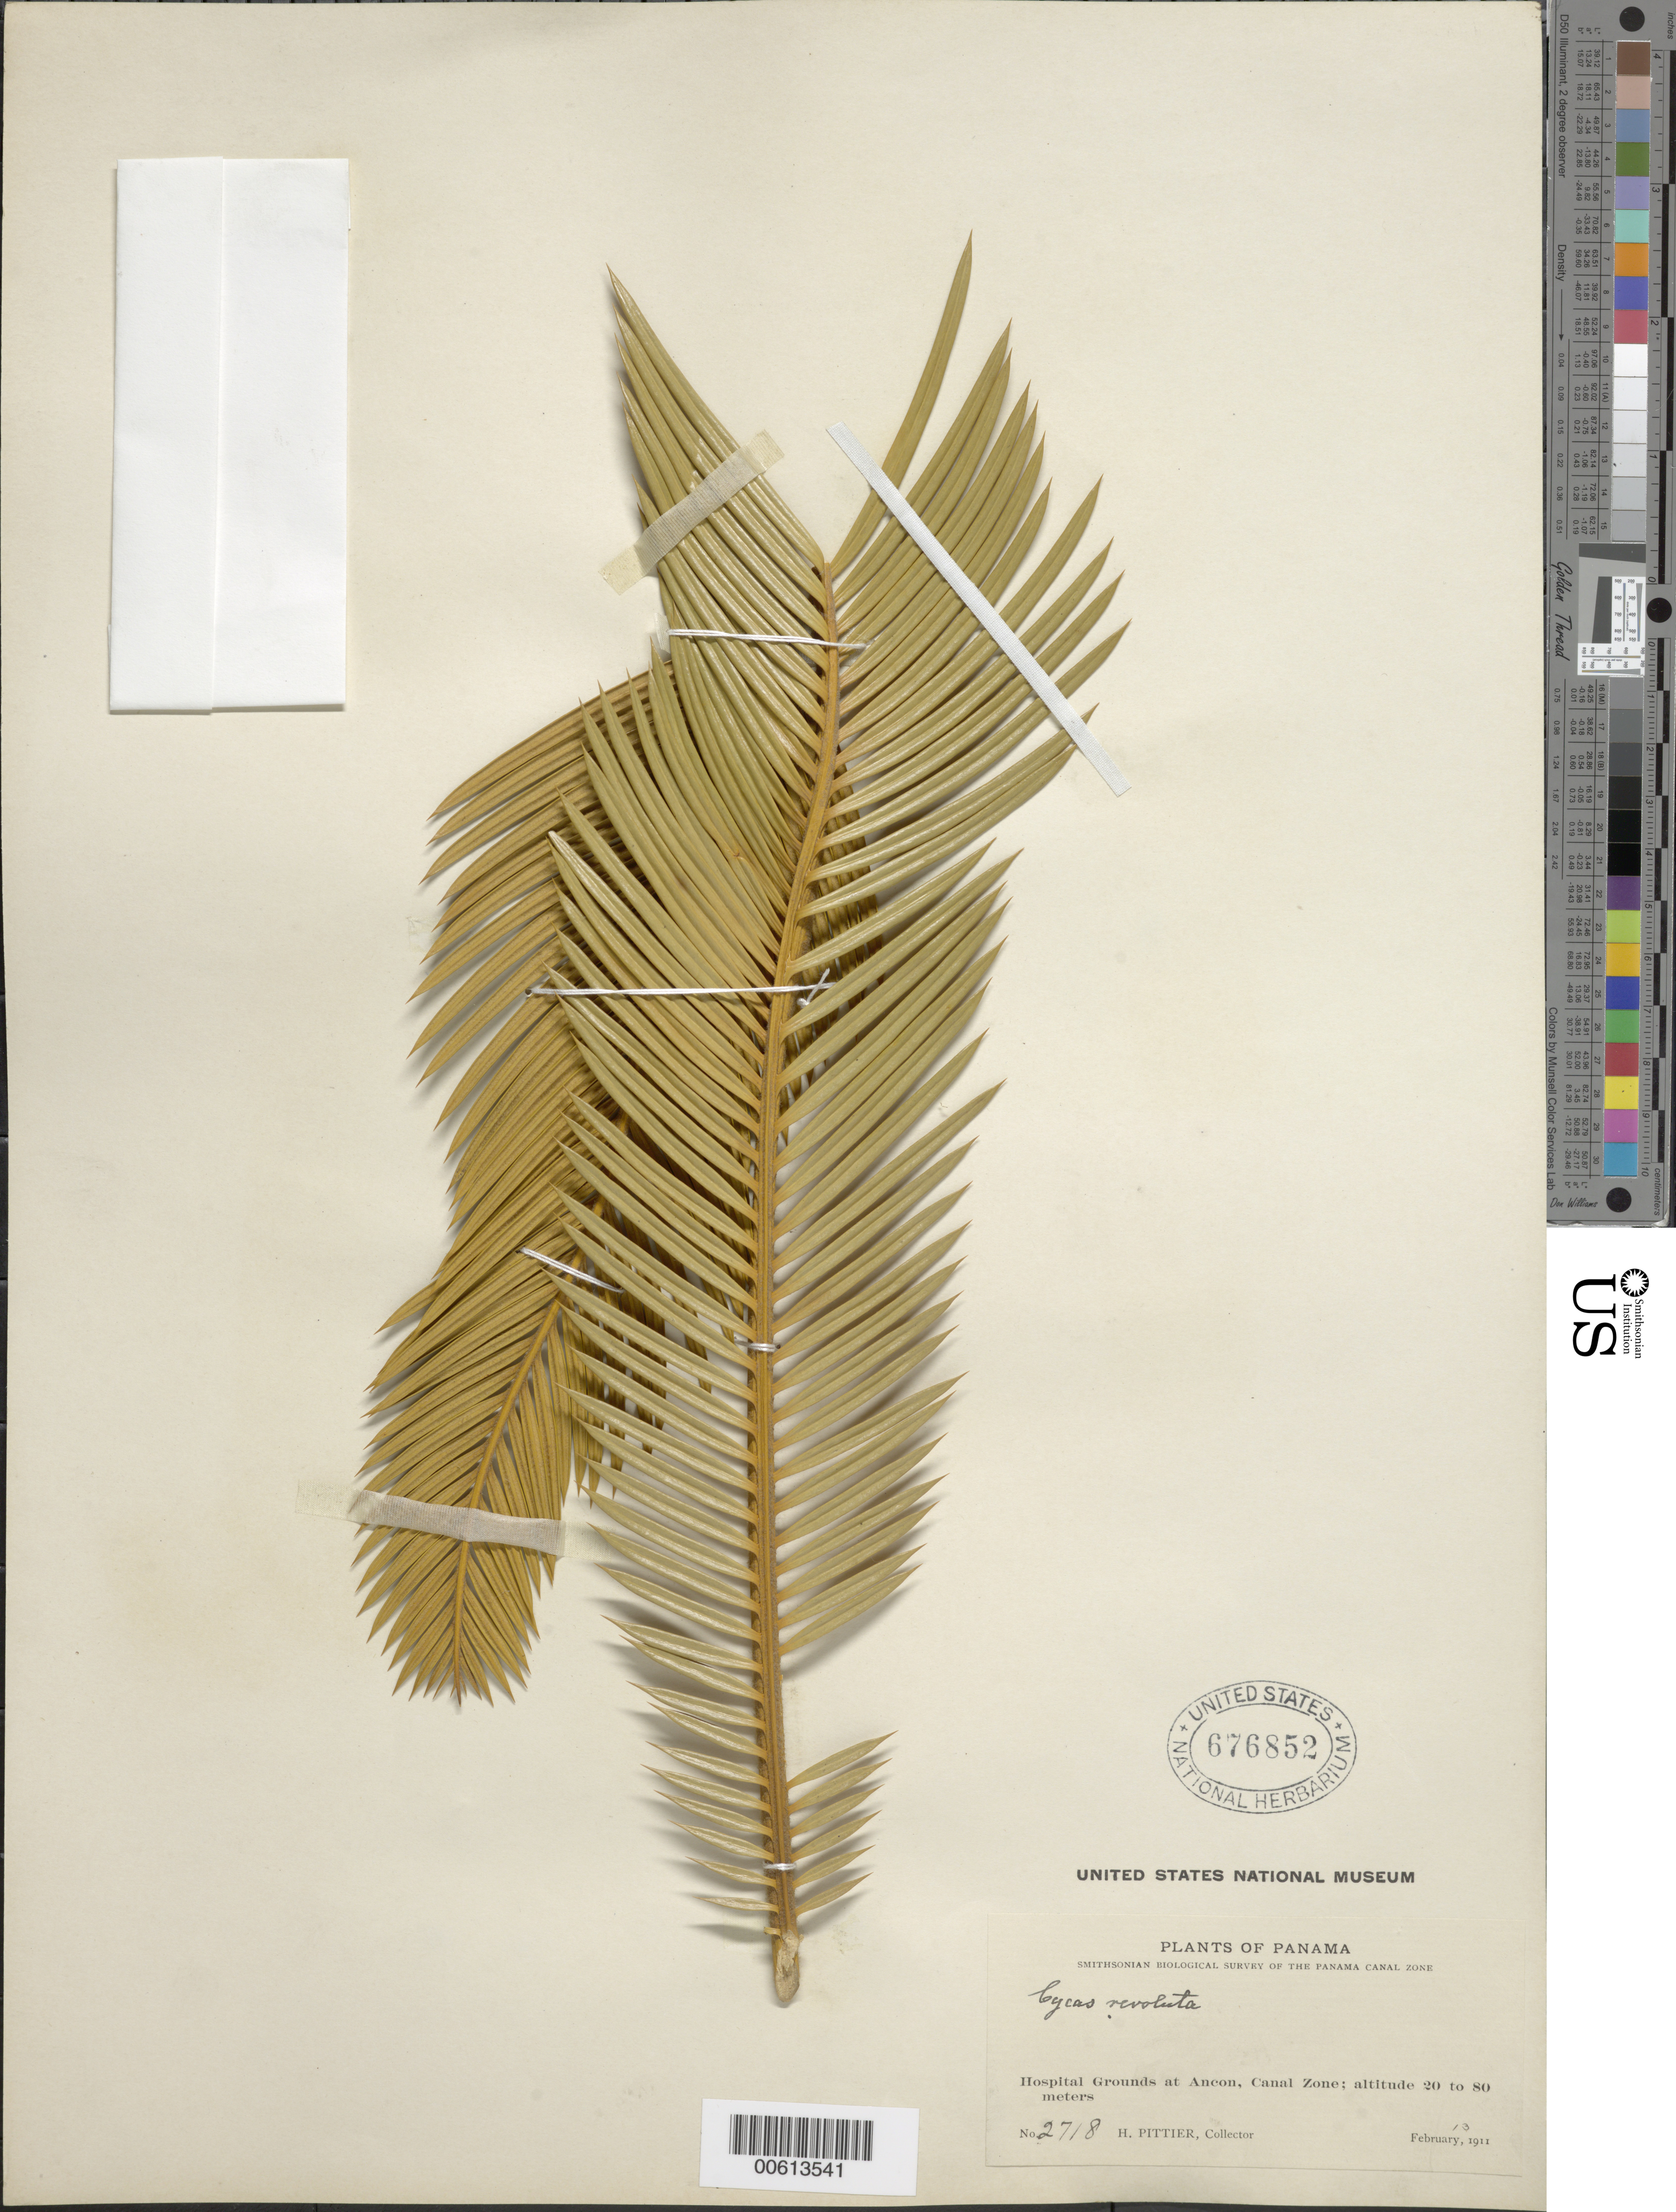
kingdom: Plantae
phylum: Tracheophyta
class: Cycadopsida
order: Cycadales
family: Cycadaceae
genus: Cycas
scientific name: Cycas revoluta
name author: Thunb.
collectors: H. F. Pittier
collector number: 2718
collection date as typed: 13 Feb 1911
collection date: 1911-02-13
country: Panama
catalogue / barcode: US 676852